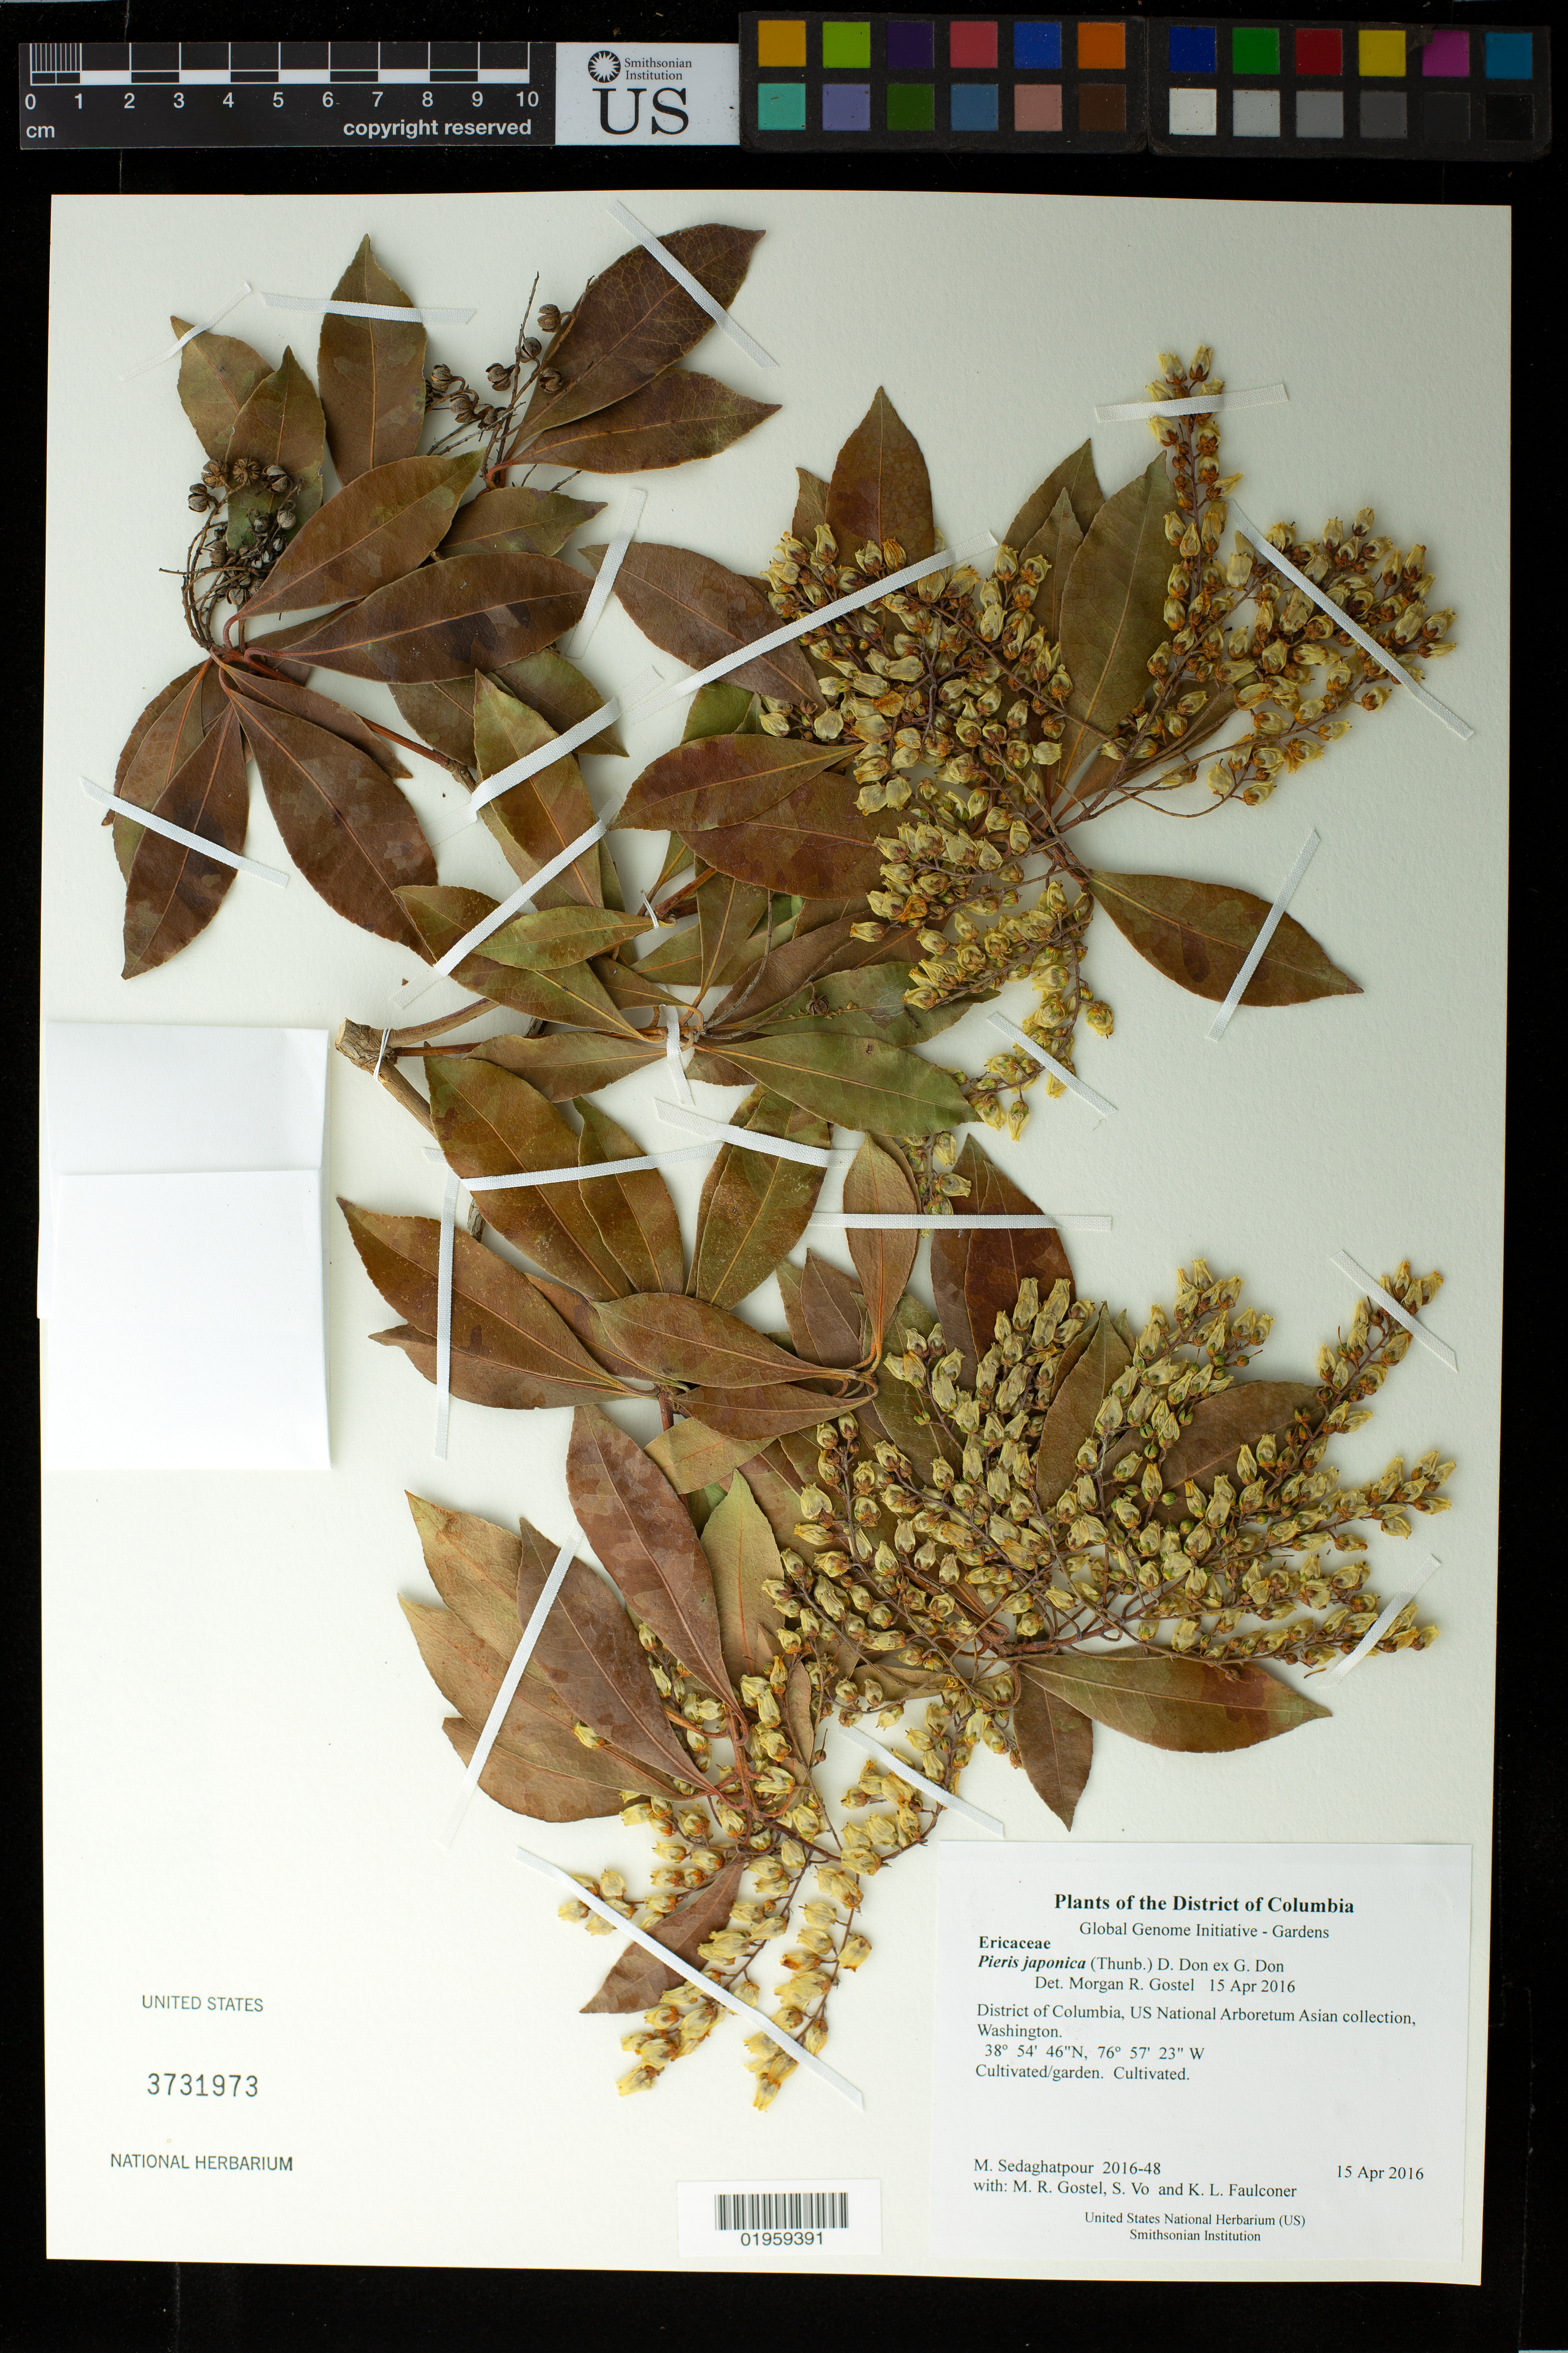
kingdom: Plantae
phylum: Tracheophyta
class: Magnoliopsida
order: Ericales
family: Ericaceae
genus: Pieris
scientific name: Pieris japonica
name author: (Thunb.) D. Don ex G. Don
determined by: Gostel, Morgan R., (BRIT), Botanical Research Institute of Texas (UNITED STATES)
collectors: M. Sedaghatpour, M. R. Gostel, S. Vo & K. L. Faulconer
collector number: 2016-48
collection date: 2016-04-15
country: United States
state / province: District of Columbia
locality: US National Arboretum Asian collection, Washington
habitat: Cultivated/garden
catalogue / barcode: US 3731973